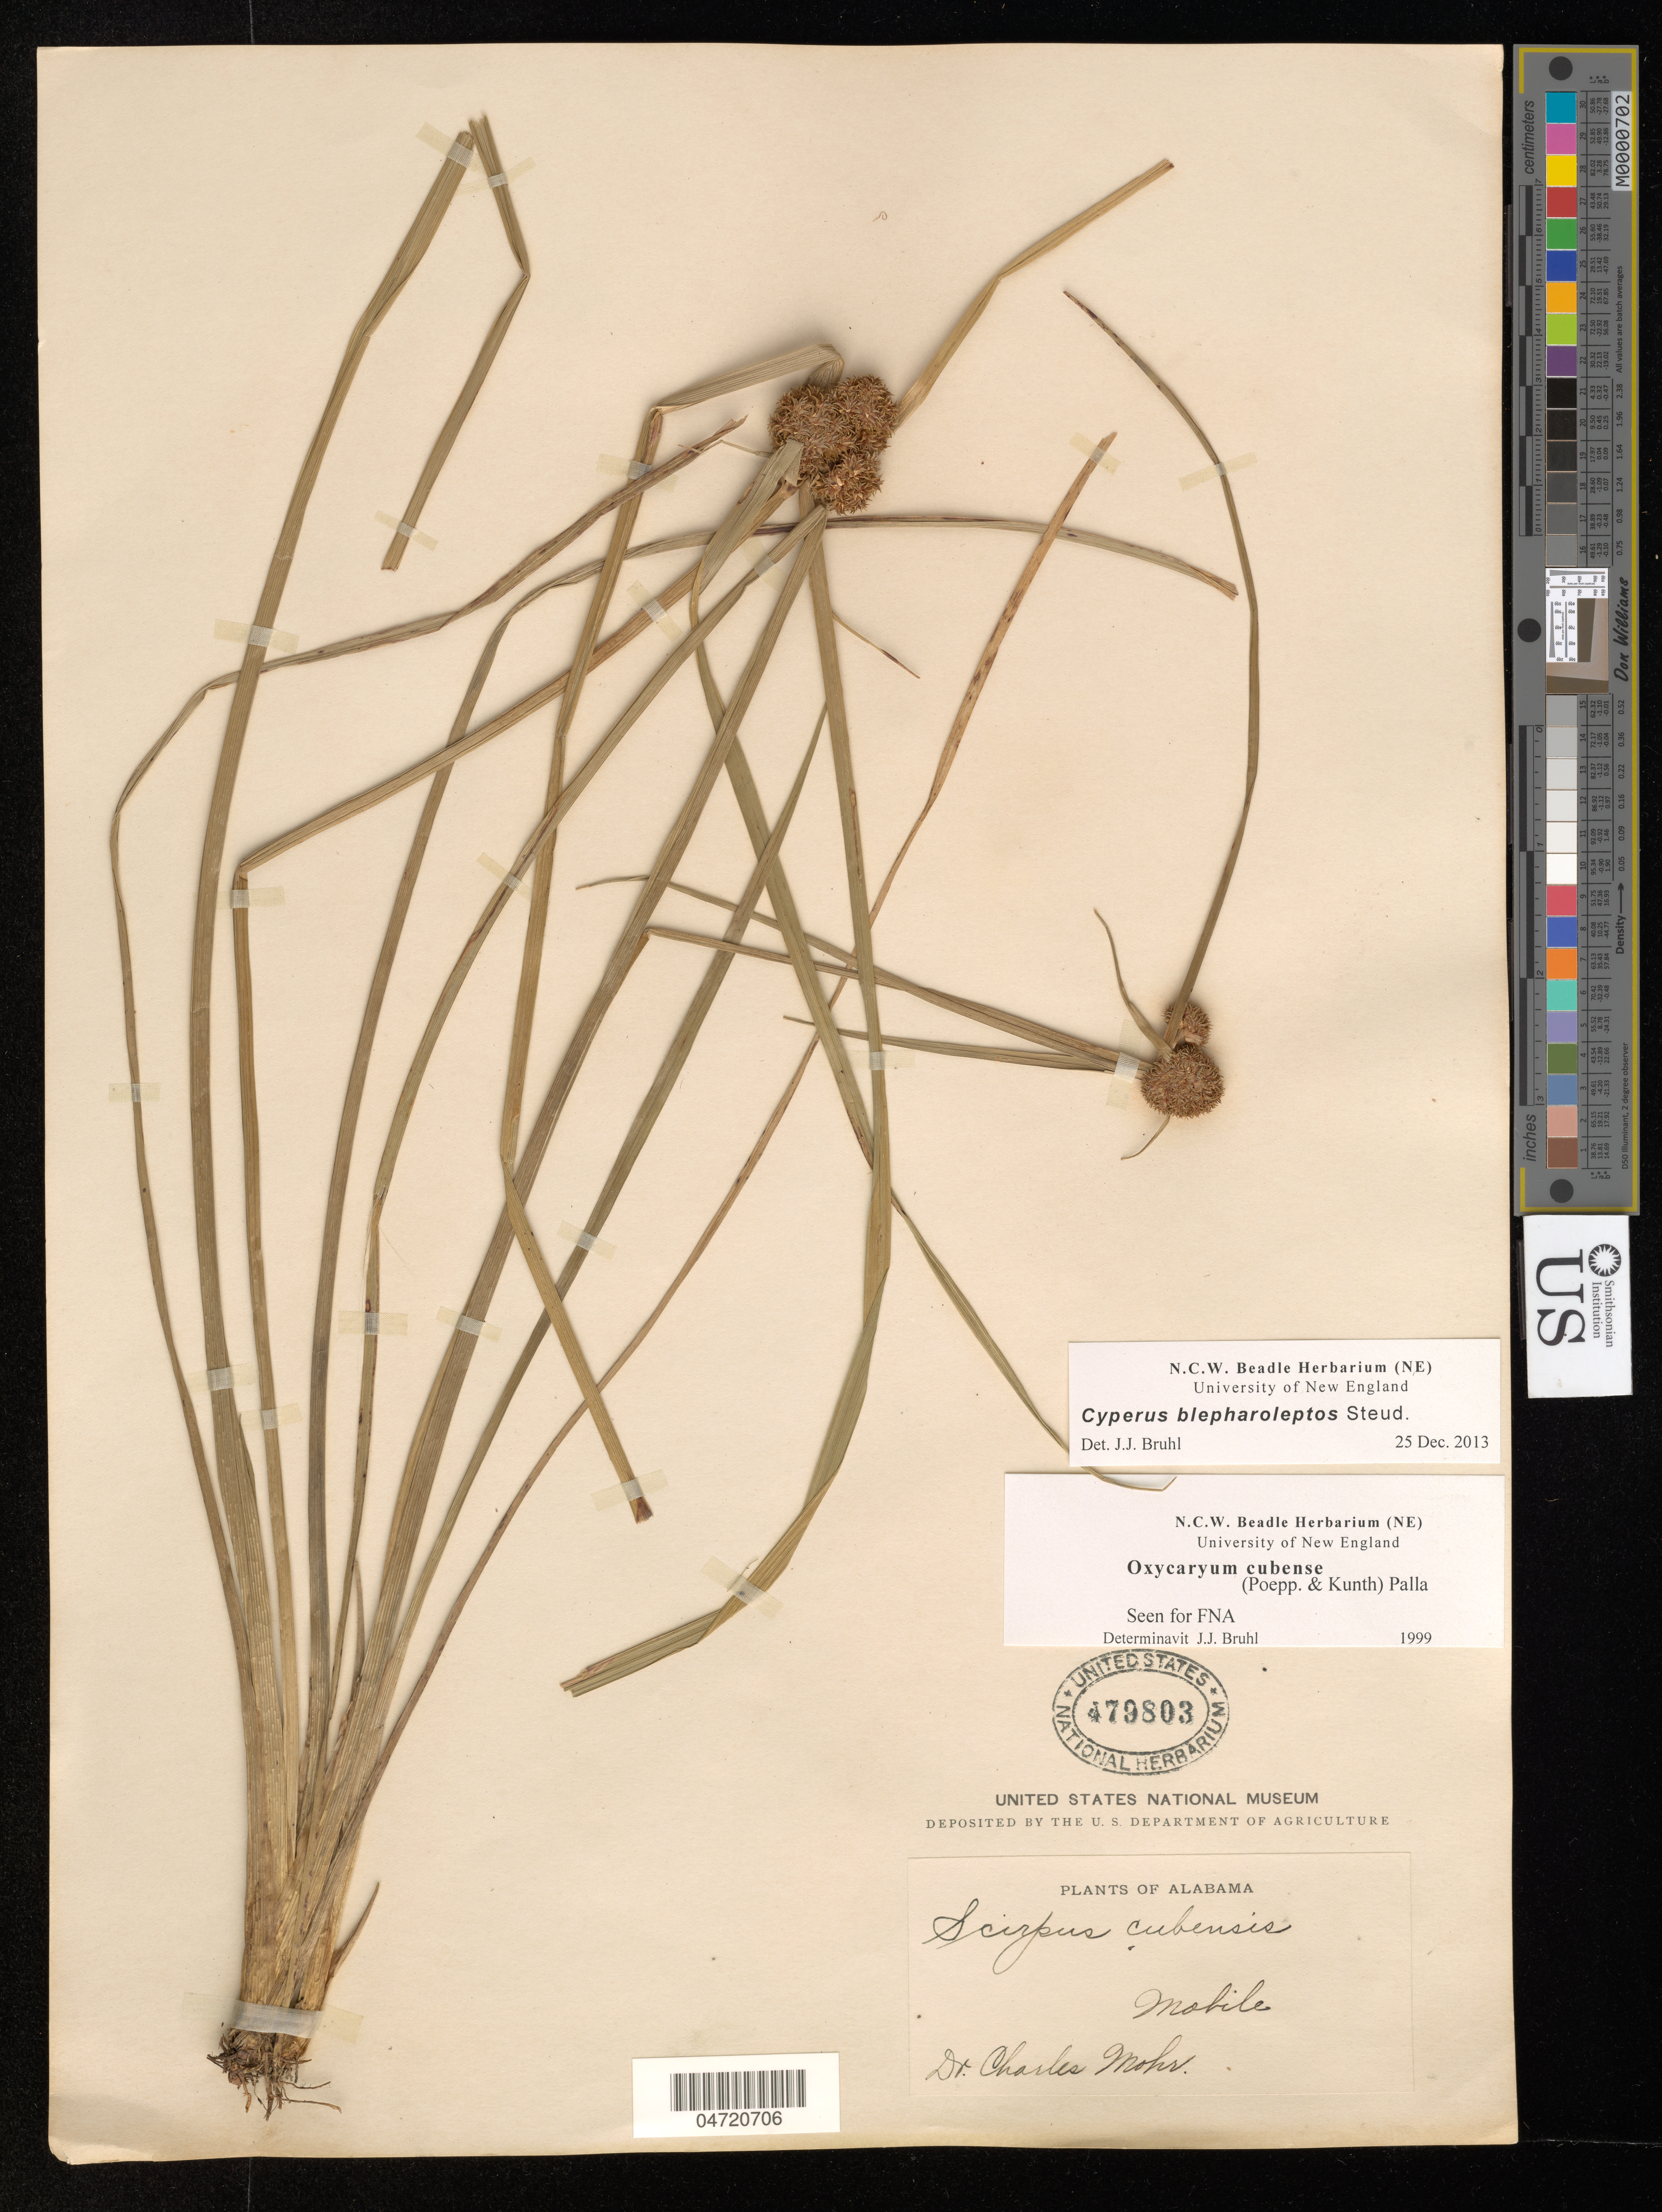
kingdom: Plantae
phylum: Tracheophyta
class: Liliopsida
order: Poales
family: Cyperaceae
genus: Cyperus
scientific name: Cyperus blepharoleptos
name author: Steud.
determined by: Bruhl, J. J., (NE), University of New England (AUSTRALIA)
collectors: C. T. Mohr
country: United States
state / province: Alabama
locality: Mobile.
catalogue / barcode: US 479803